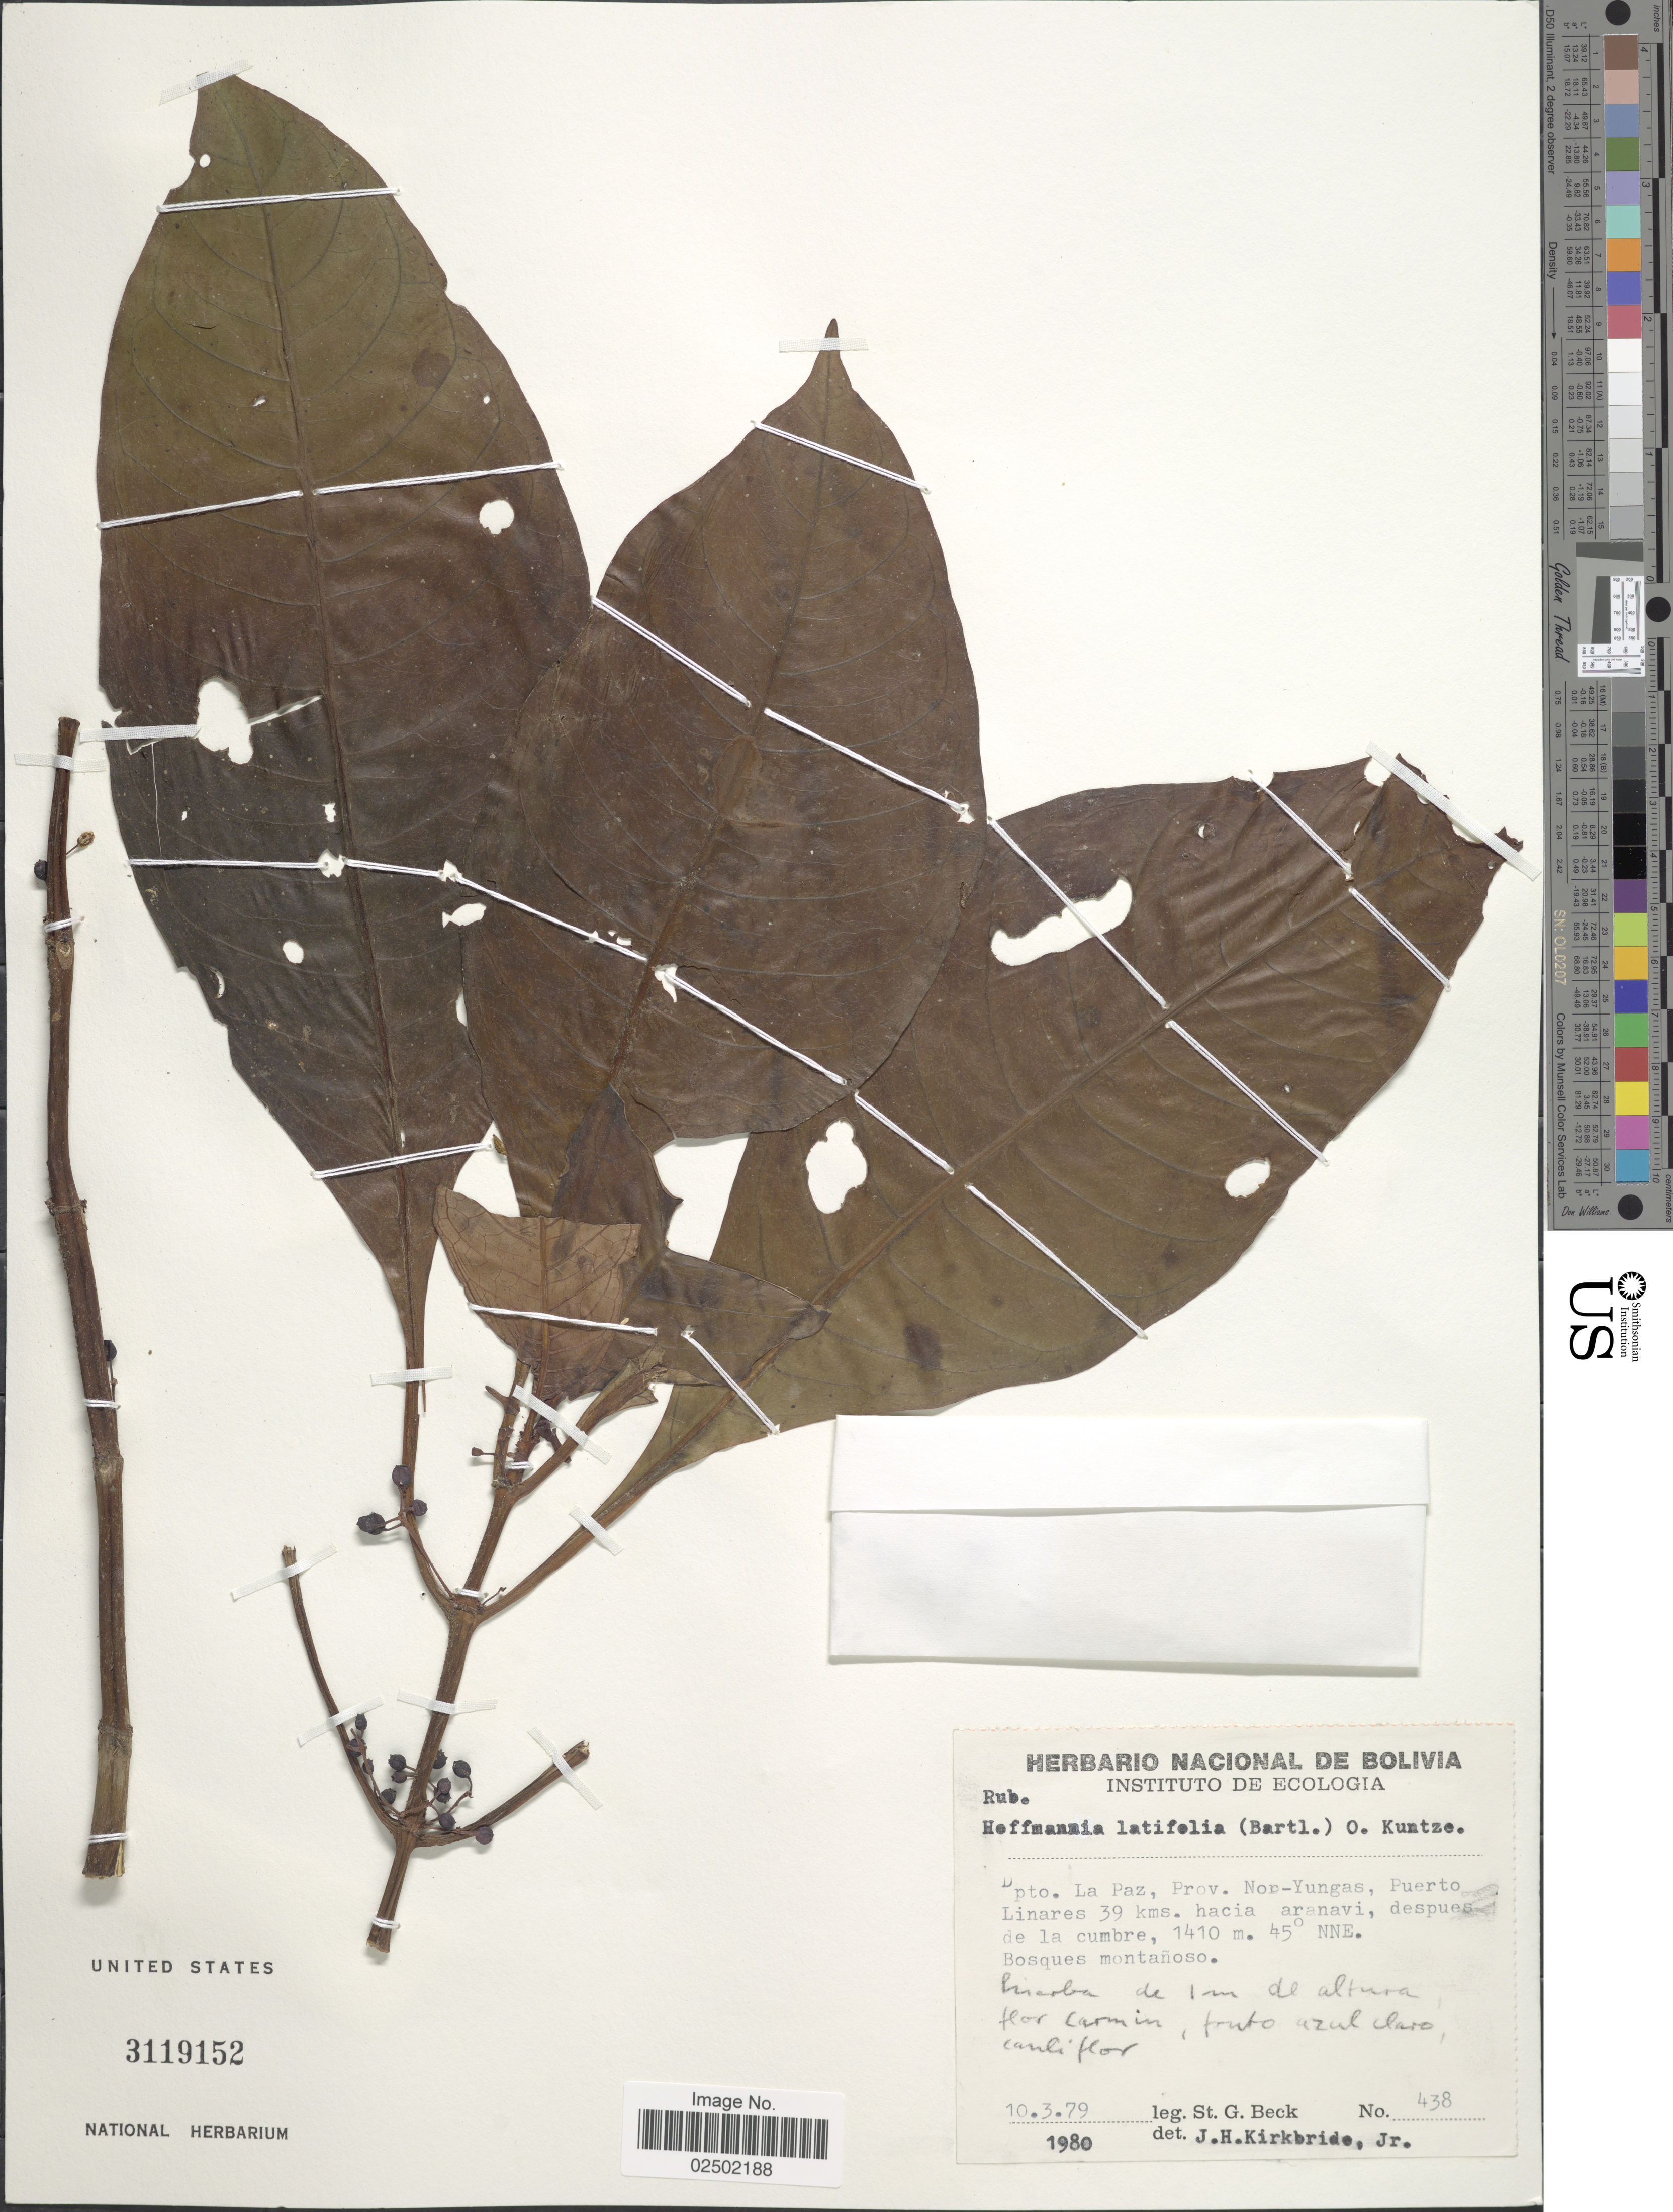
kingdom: Plantae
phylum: Tracheophyta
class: Magnoliopsida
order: Gentianales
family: Rubiaceae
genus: Hoffmannia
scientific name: Hoffmannia latifolia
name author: (Bartl.) Kuntze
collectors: S. G. Beck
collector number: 438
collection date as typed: Transcribed d/m/y: 10/3/79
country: Bolivia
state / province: La Paz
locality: Dpto. La Paz, Prov. Nor-Yungas, Puerto Linares 39 kms. hacia aranavi, despues de la cumbre, 45° NNE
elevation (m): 1410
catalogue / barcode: US 3119152